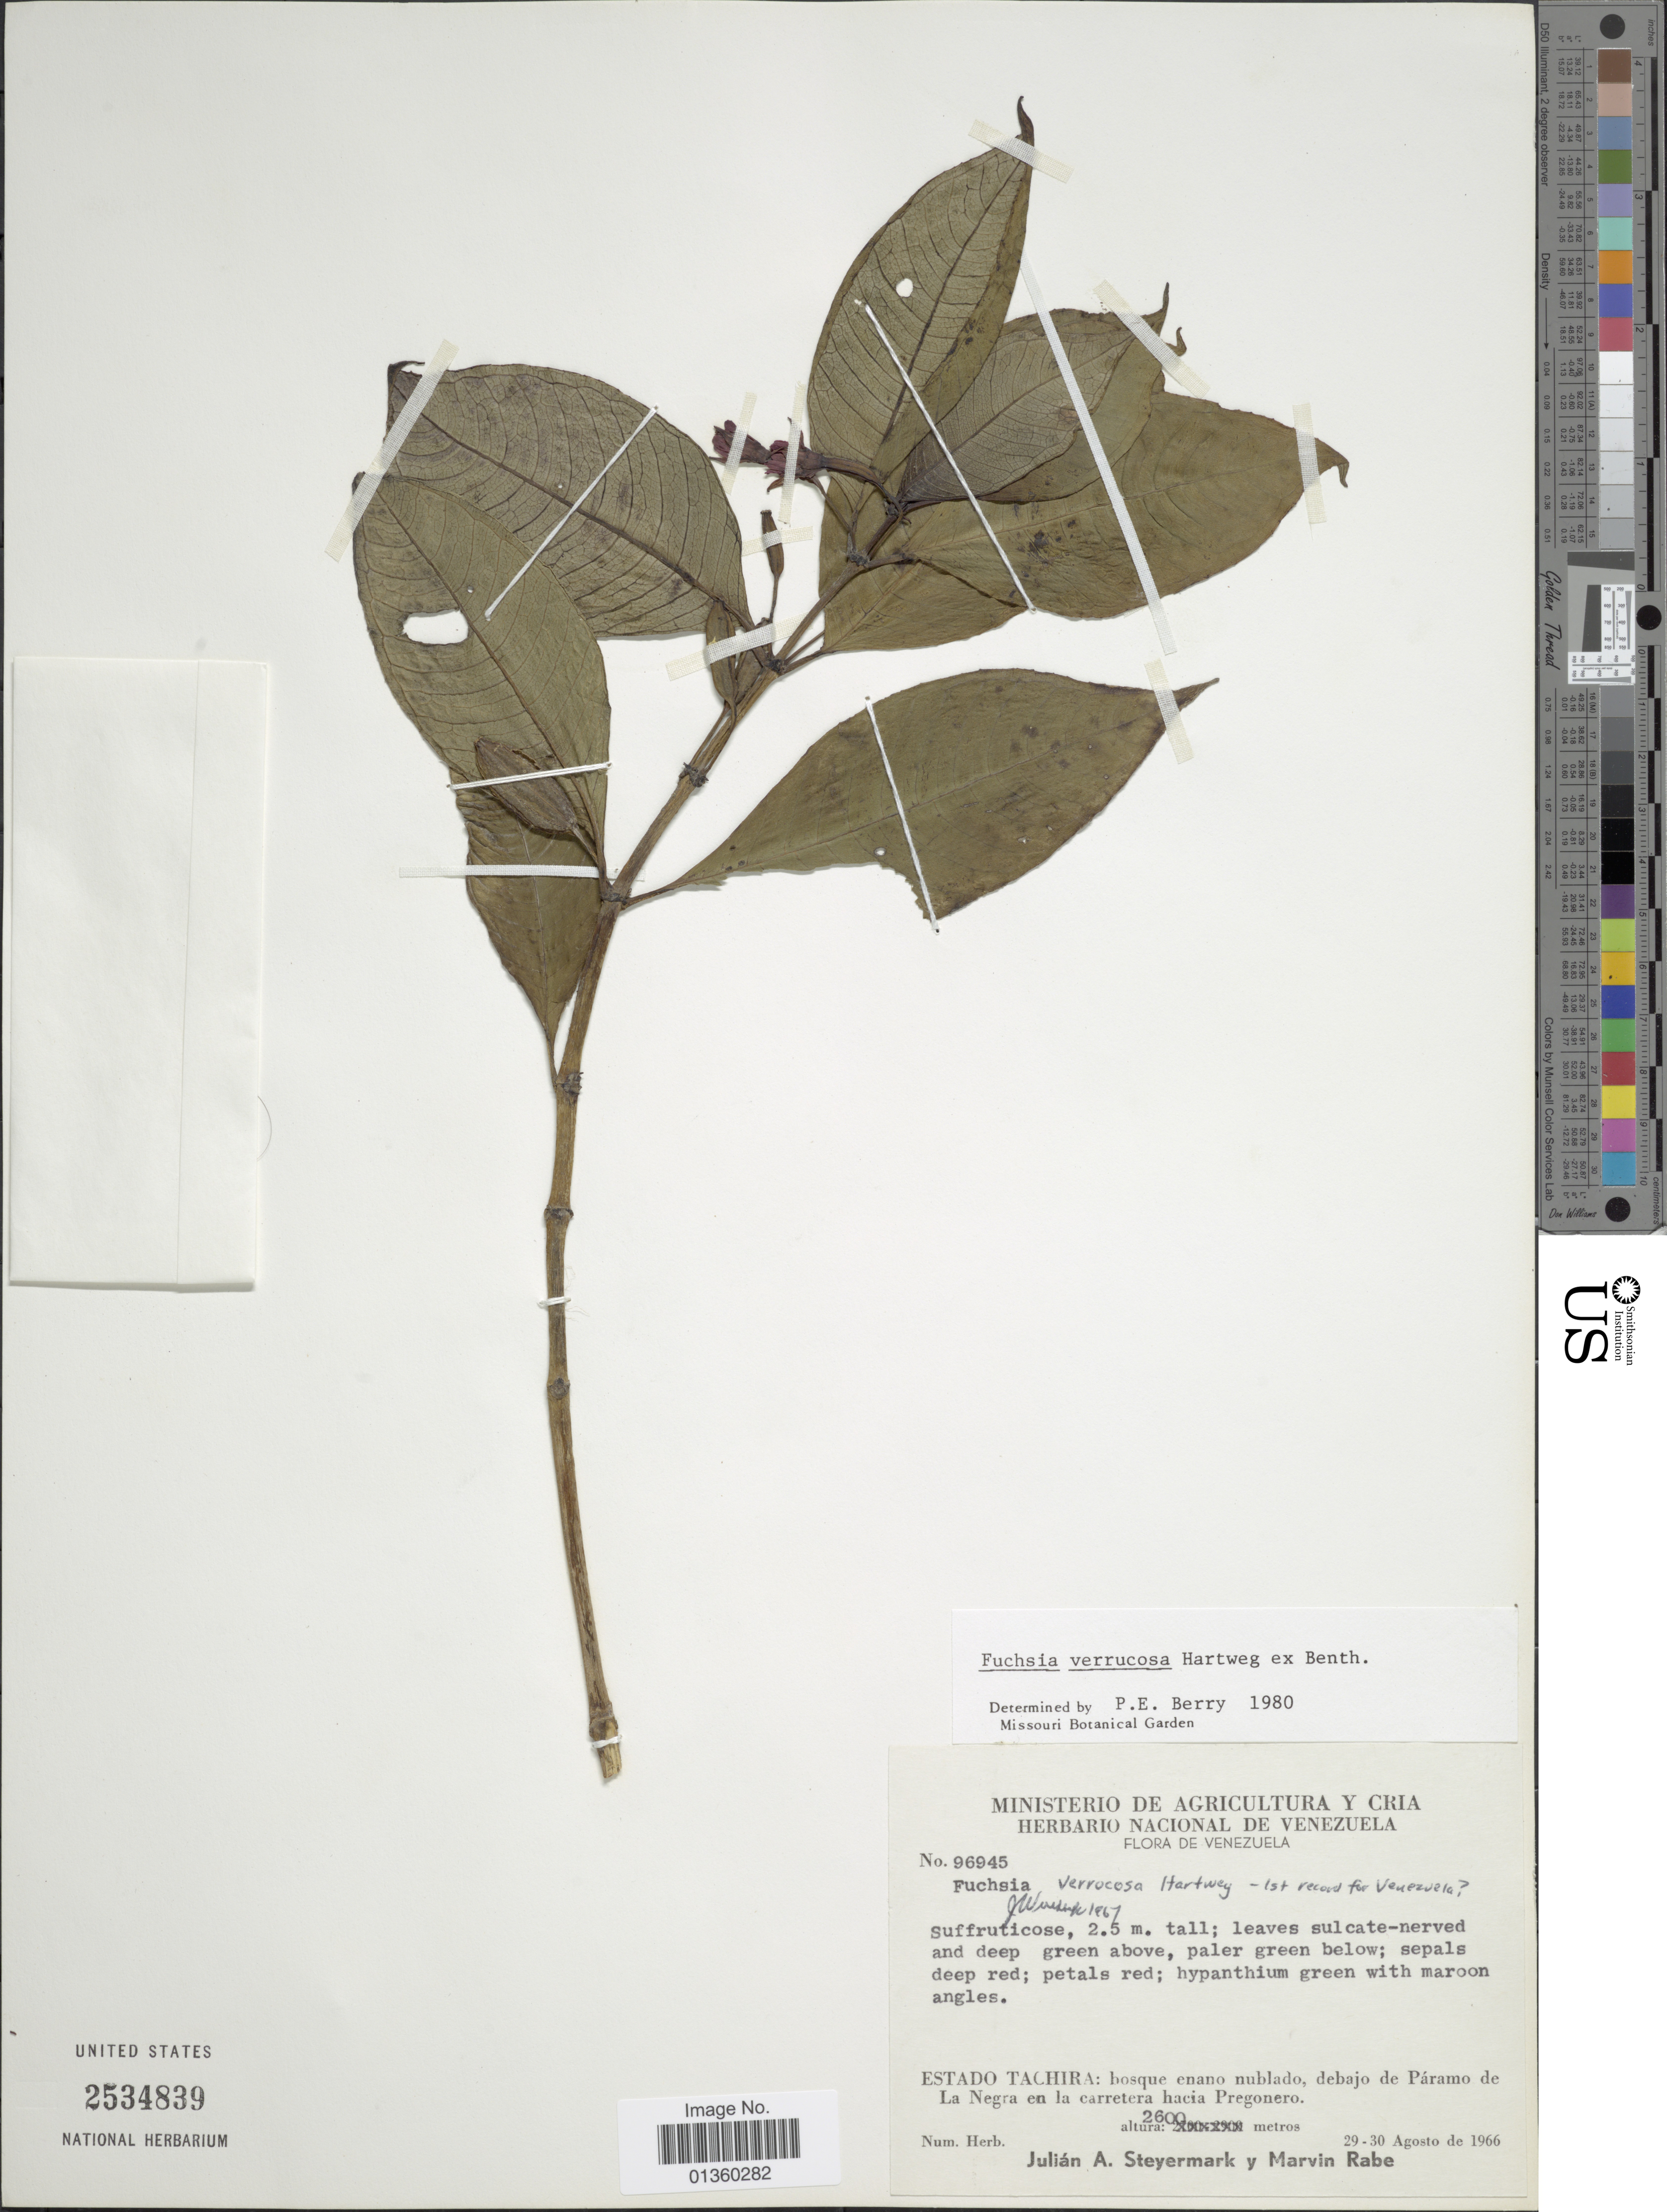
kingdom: Plantae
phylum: Tracheophyta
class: Magnoliopsida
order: Myrtales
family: Onagraceae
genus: Fuchsia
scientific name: Fuchsia verrucosa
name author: Hartw. ex Benth.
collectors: J. Steyermark & M. Rabe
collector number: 96945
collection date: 1966-08-29/1966-08-30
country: Venezuela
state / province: Tachira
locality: Bosque enano nublado, debajo de Páramo de La Negra en la carretera hacia Pregonero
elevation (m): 2600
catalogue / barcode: US 2534839